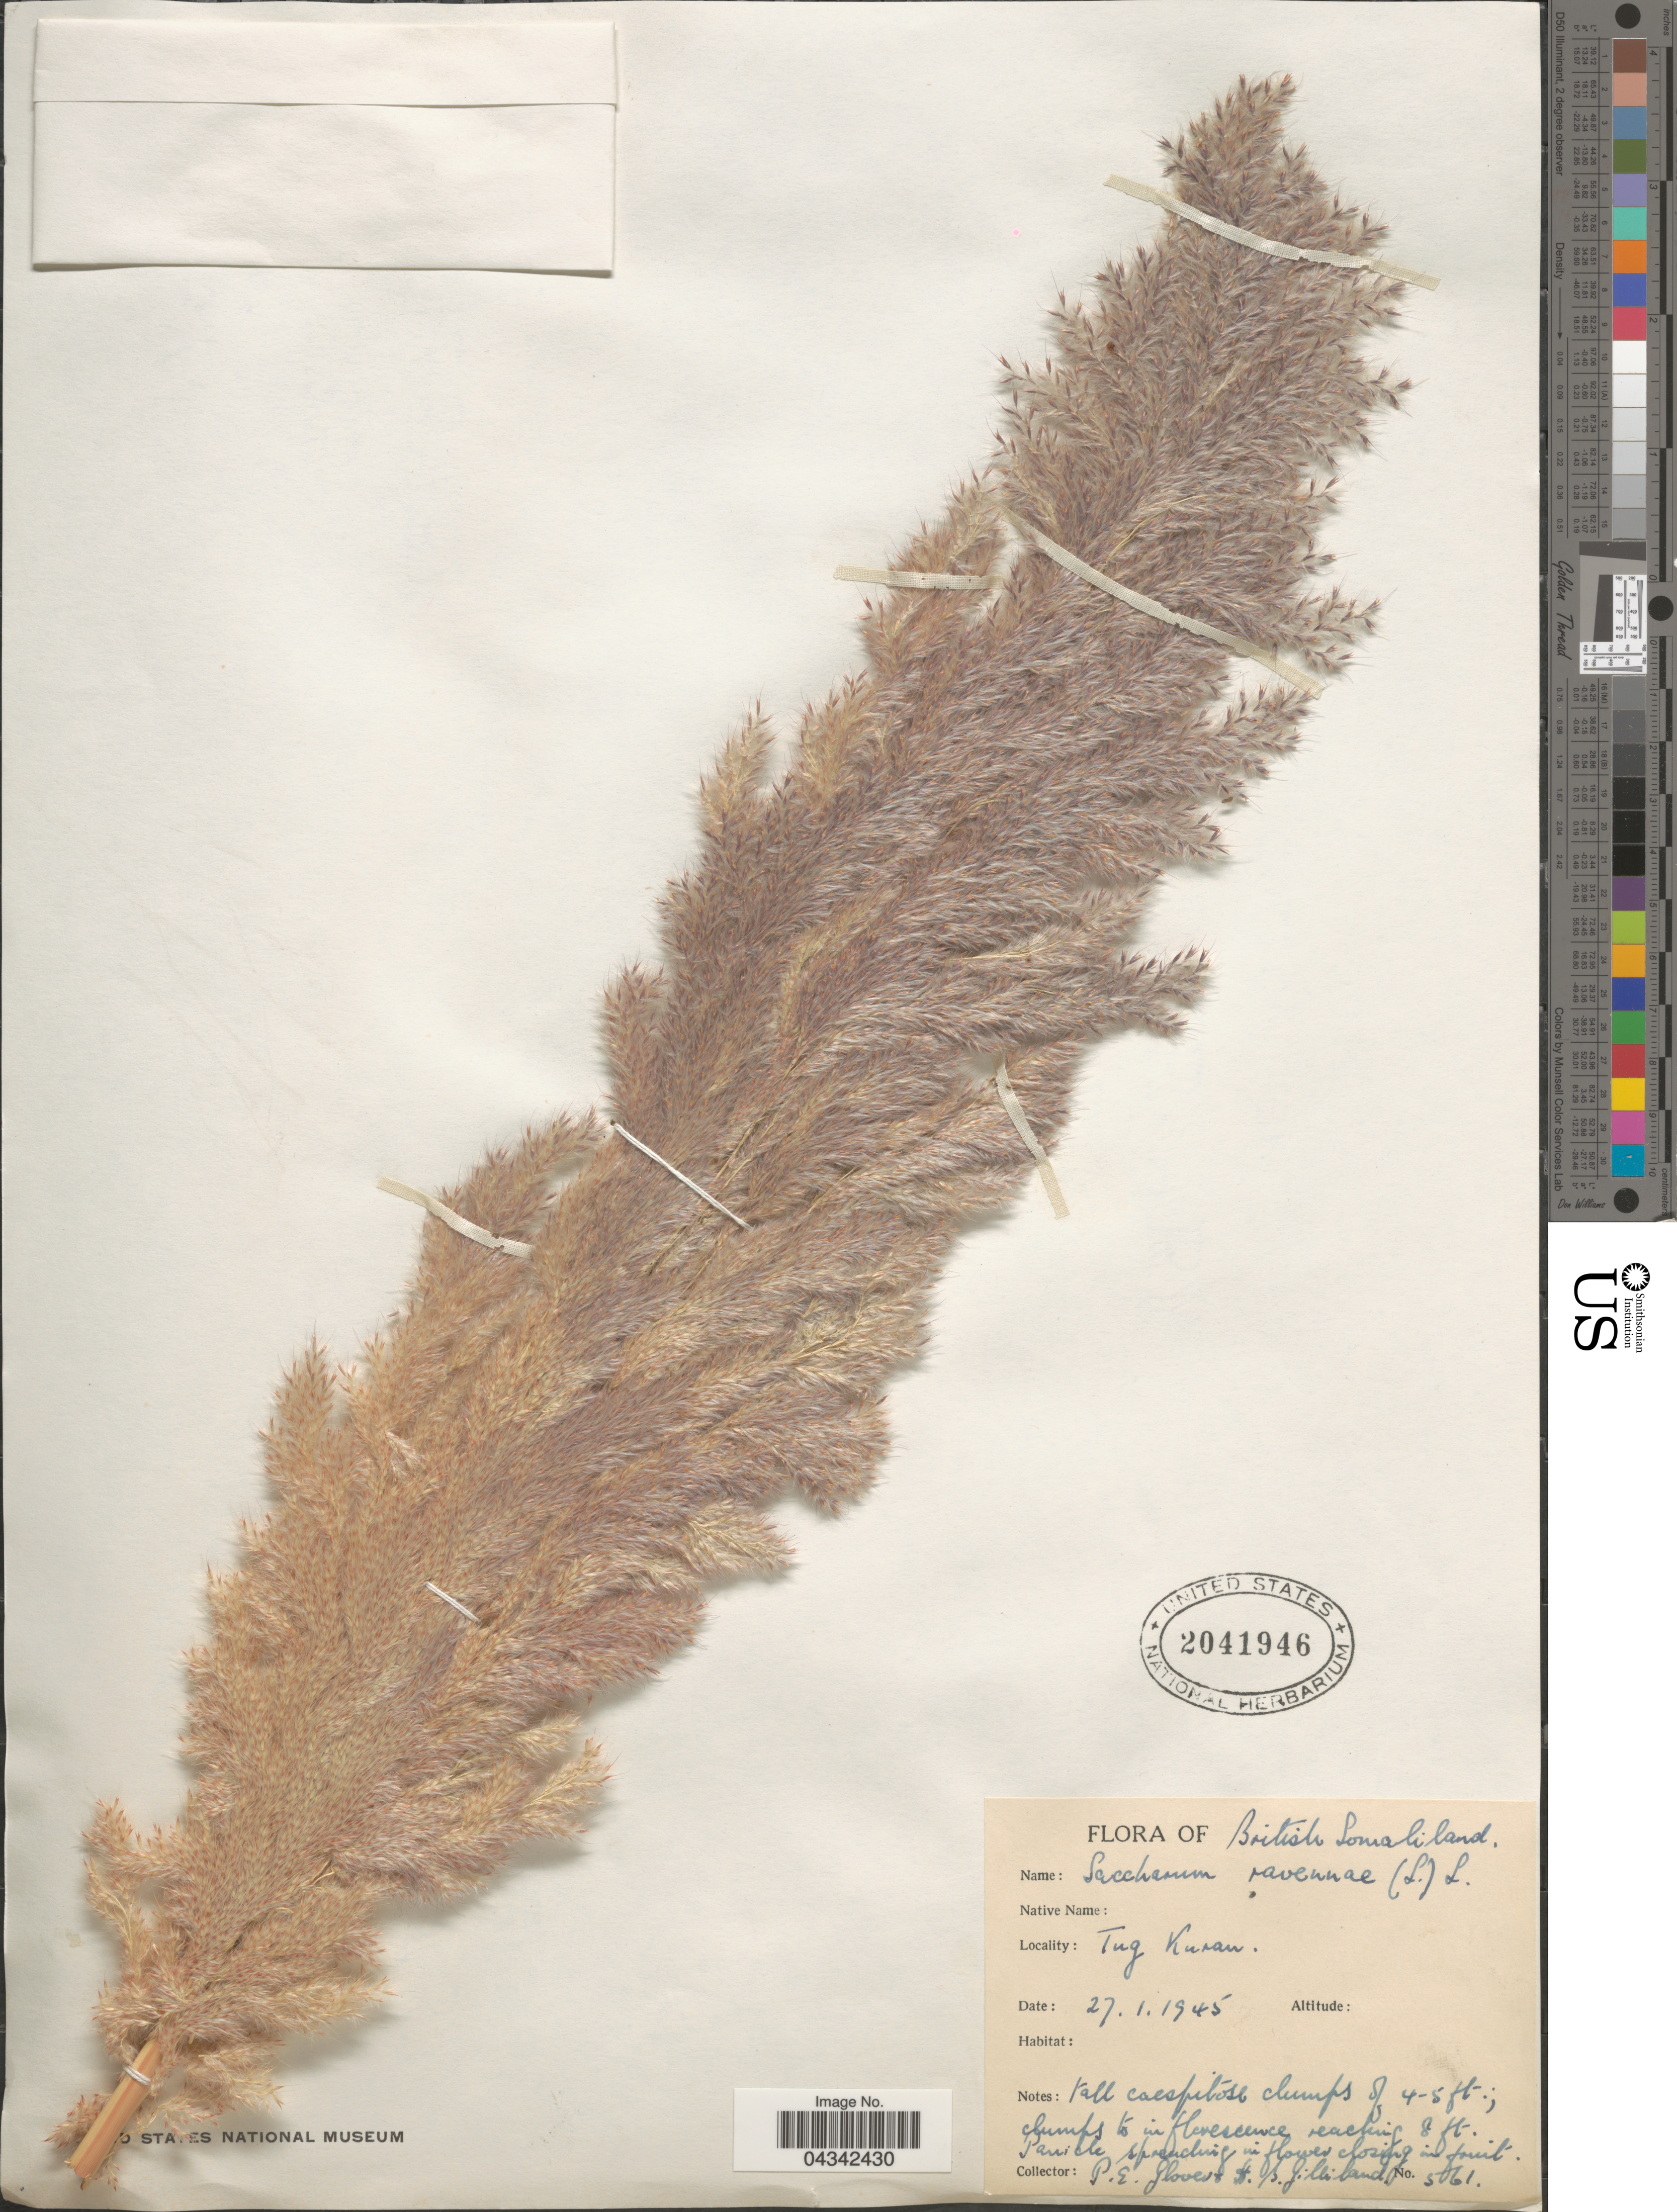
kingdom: Plantae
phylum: Tracheophyta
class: Liliopsida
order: Poales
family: Poaceae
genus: Tripidium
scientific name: Tripidium ravennae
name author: (L.) H. Scholz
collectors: P. Glover & H. Gilliland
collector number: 5061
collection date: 1945-01-27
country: Somalia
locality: British Somaliland. Tug Kuran [interpreted].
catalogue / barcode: US 2041946